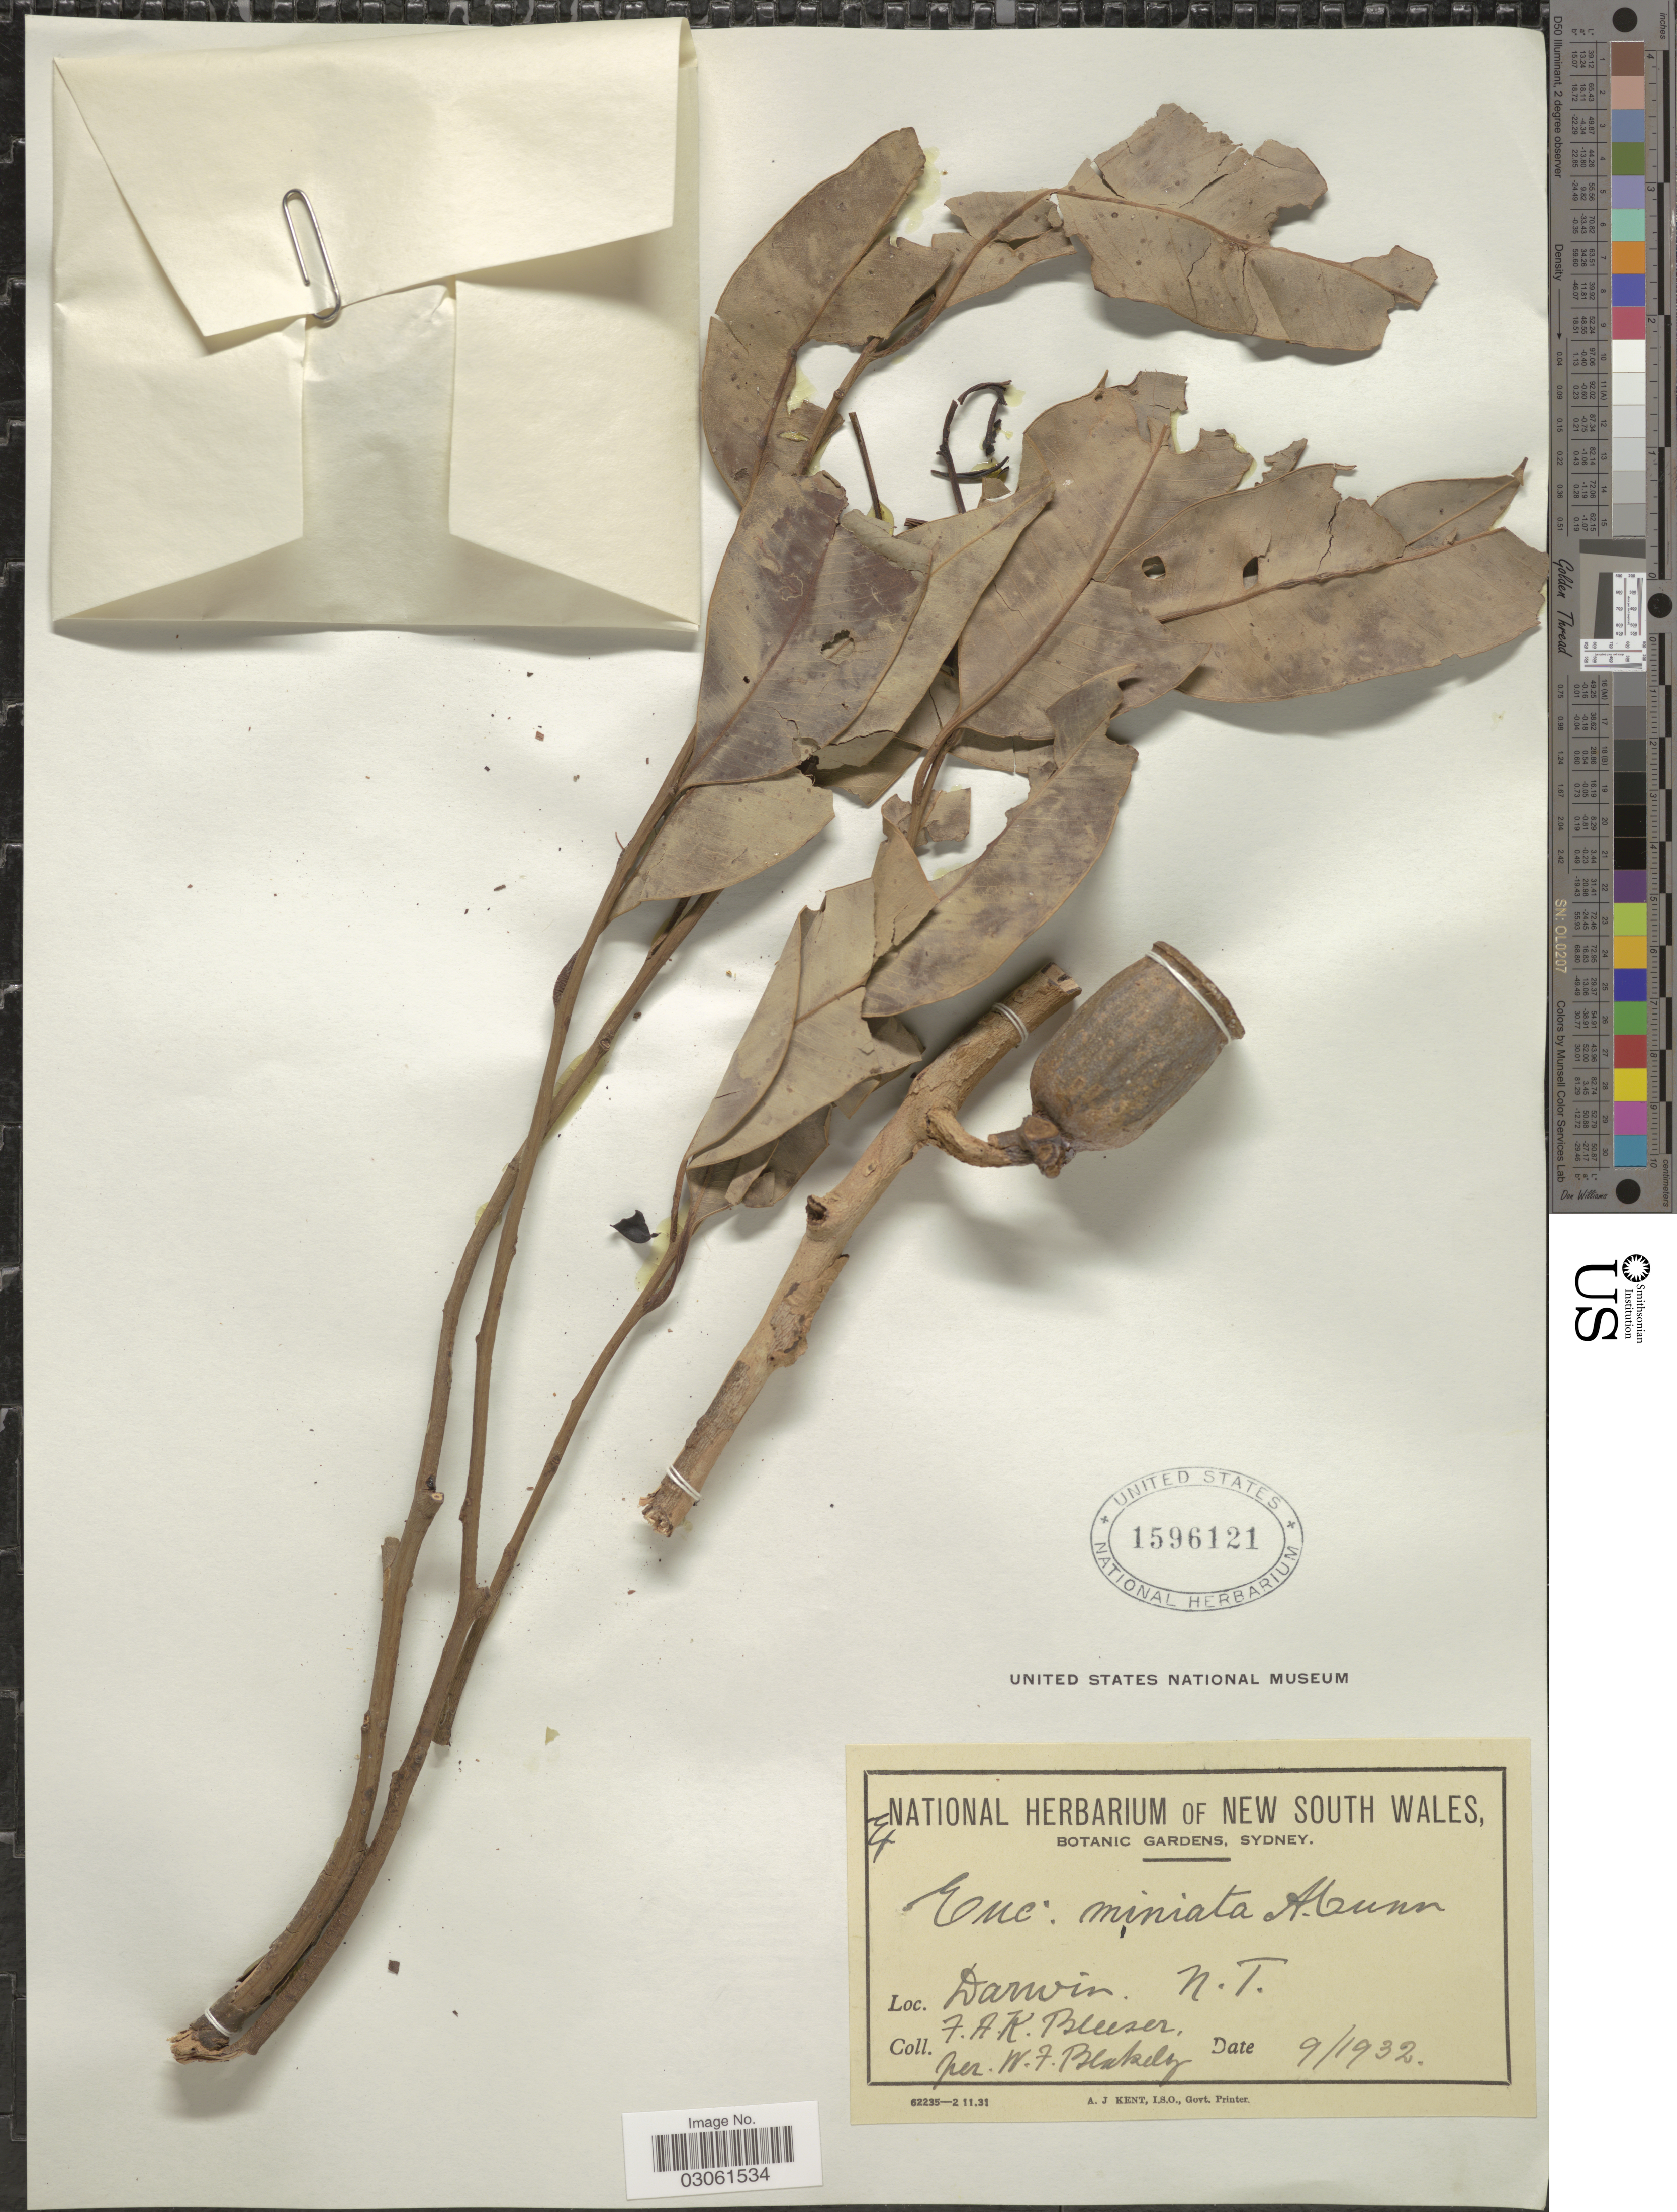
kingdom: Plantae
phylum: Tracheophyta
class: Magnoliopsida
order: Myrtales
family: Myrtaceae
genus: Eucalyptus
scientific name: Eucalyptus miniata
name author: Shauer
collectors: F. Bleeser & W. Blakely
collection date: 1932-09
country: Australia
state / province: Northern Territory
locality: Darwin. N. T.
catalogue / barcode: US 1596121